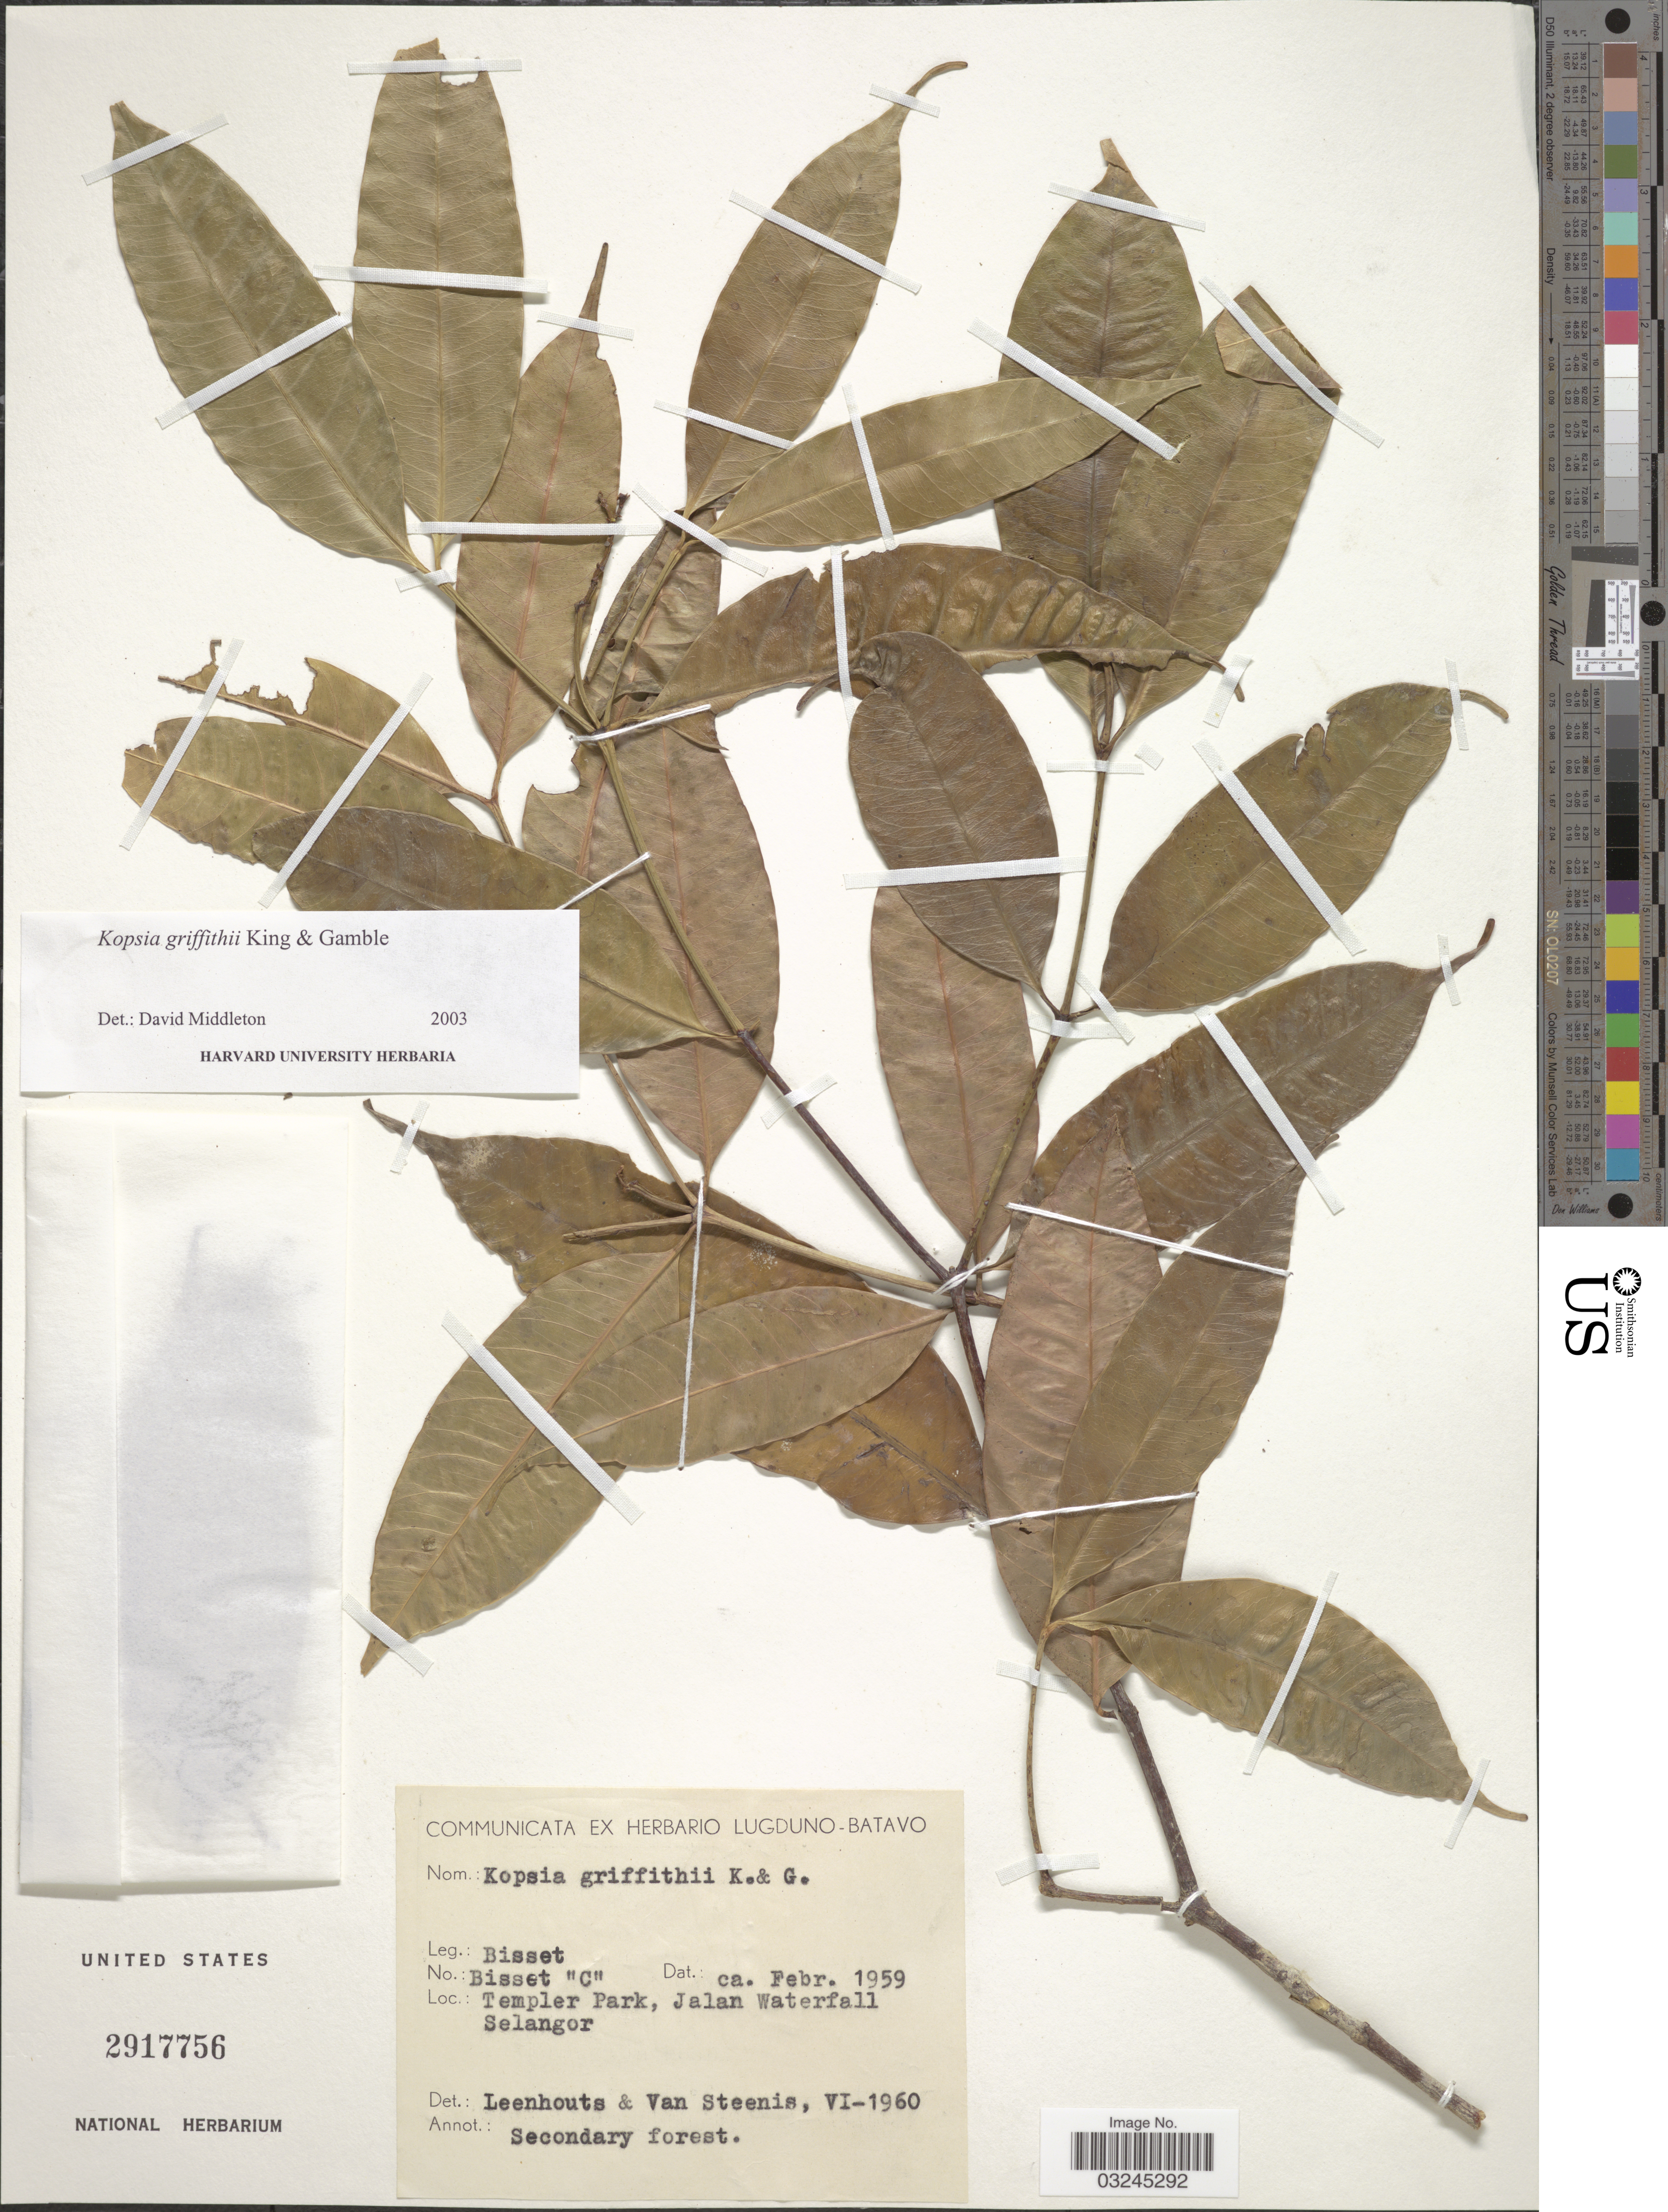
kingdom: Plantae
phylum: Tracheophyta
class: Magnoliopsida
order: Gentianales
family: Apocynaceae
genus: Kopsia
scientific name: Kopsia griffithii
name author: King & Gamble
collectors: Bisset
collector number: Bisset "C"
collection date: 1959-02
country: Malaysia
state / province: Selangor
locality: Templer Park, Jalan Waterfall.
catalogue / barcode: US 2917756